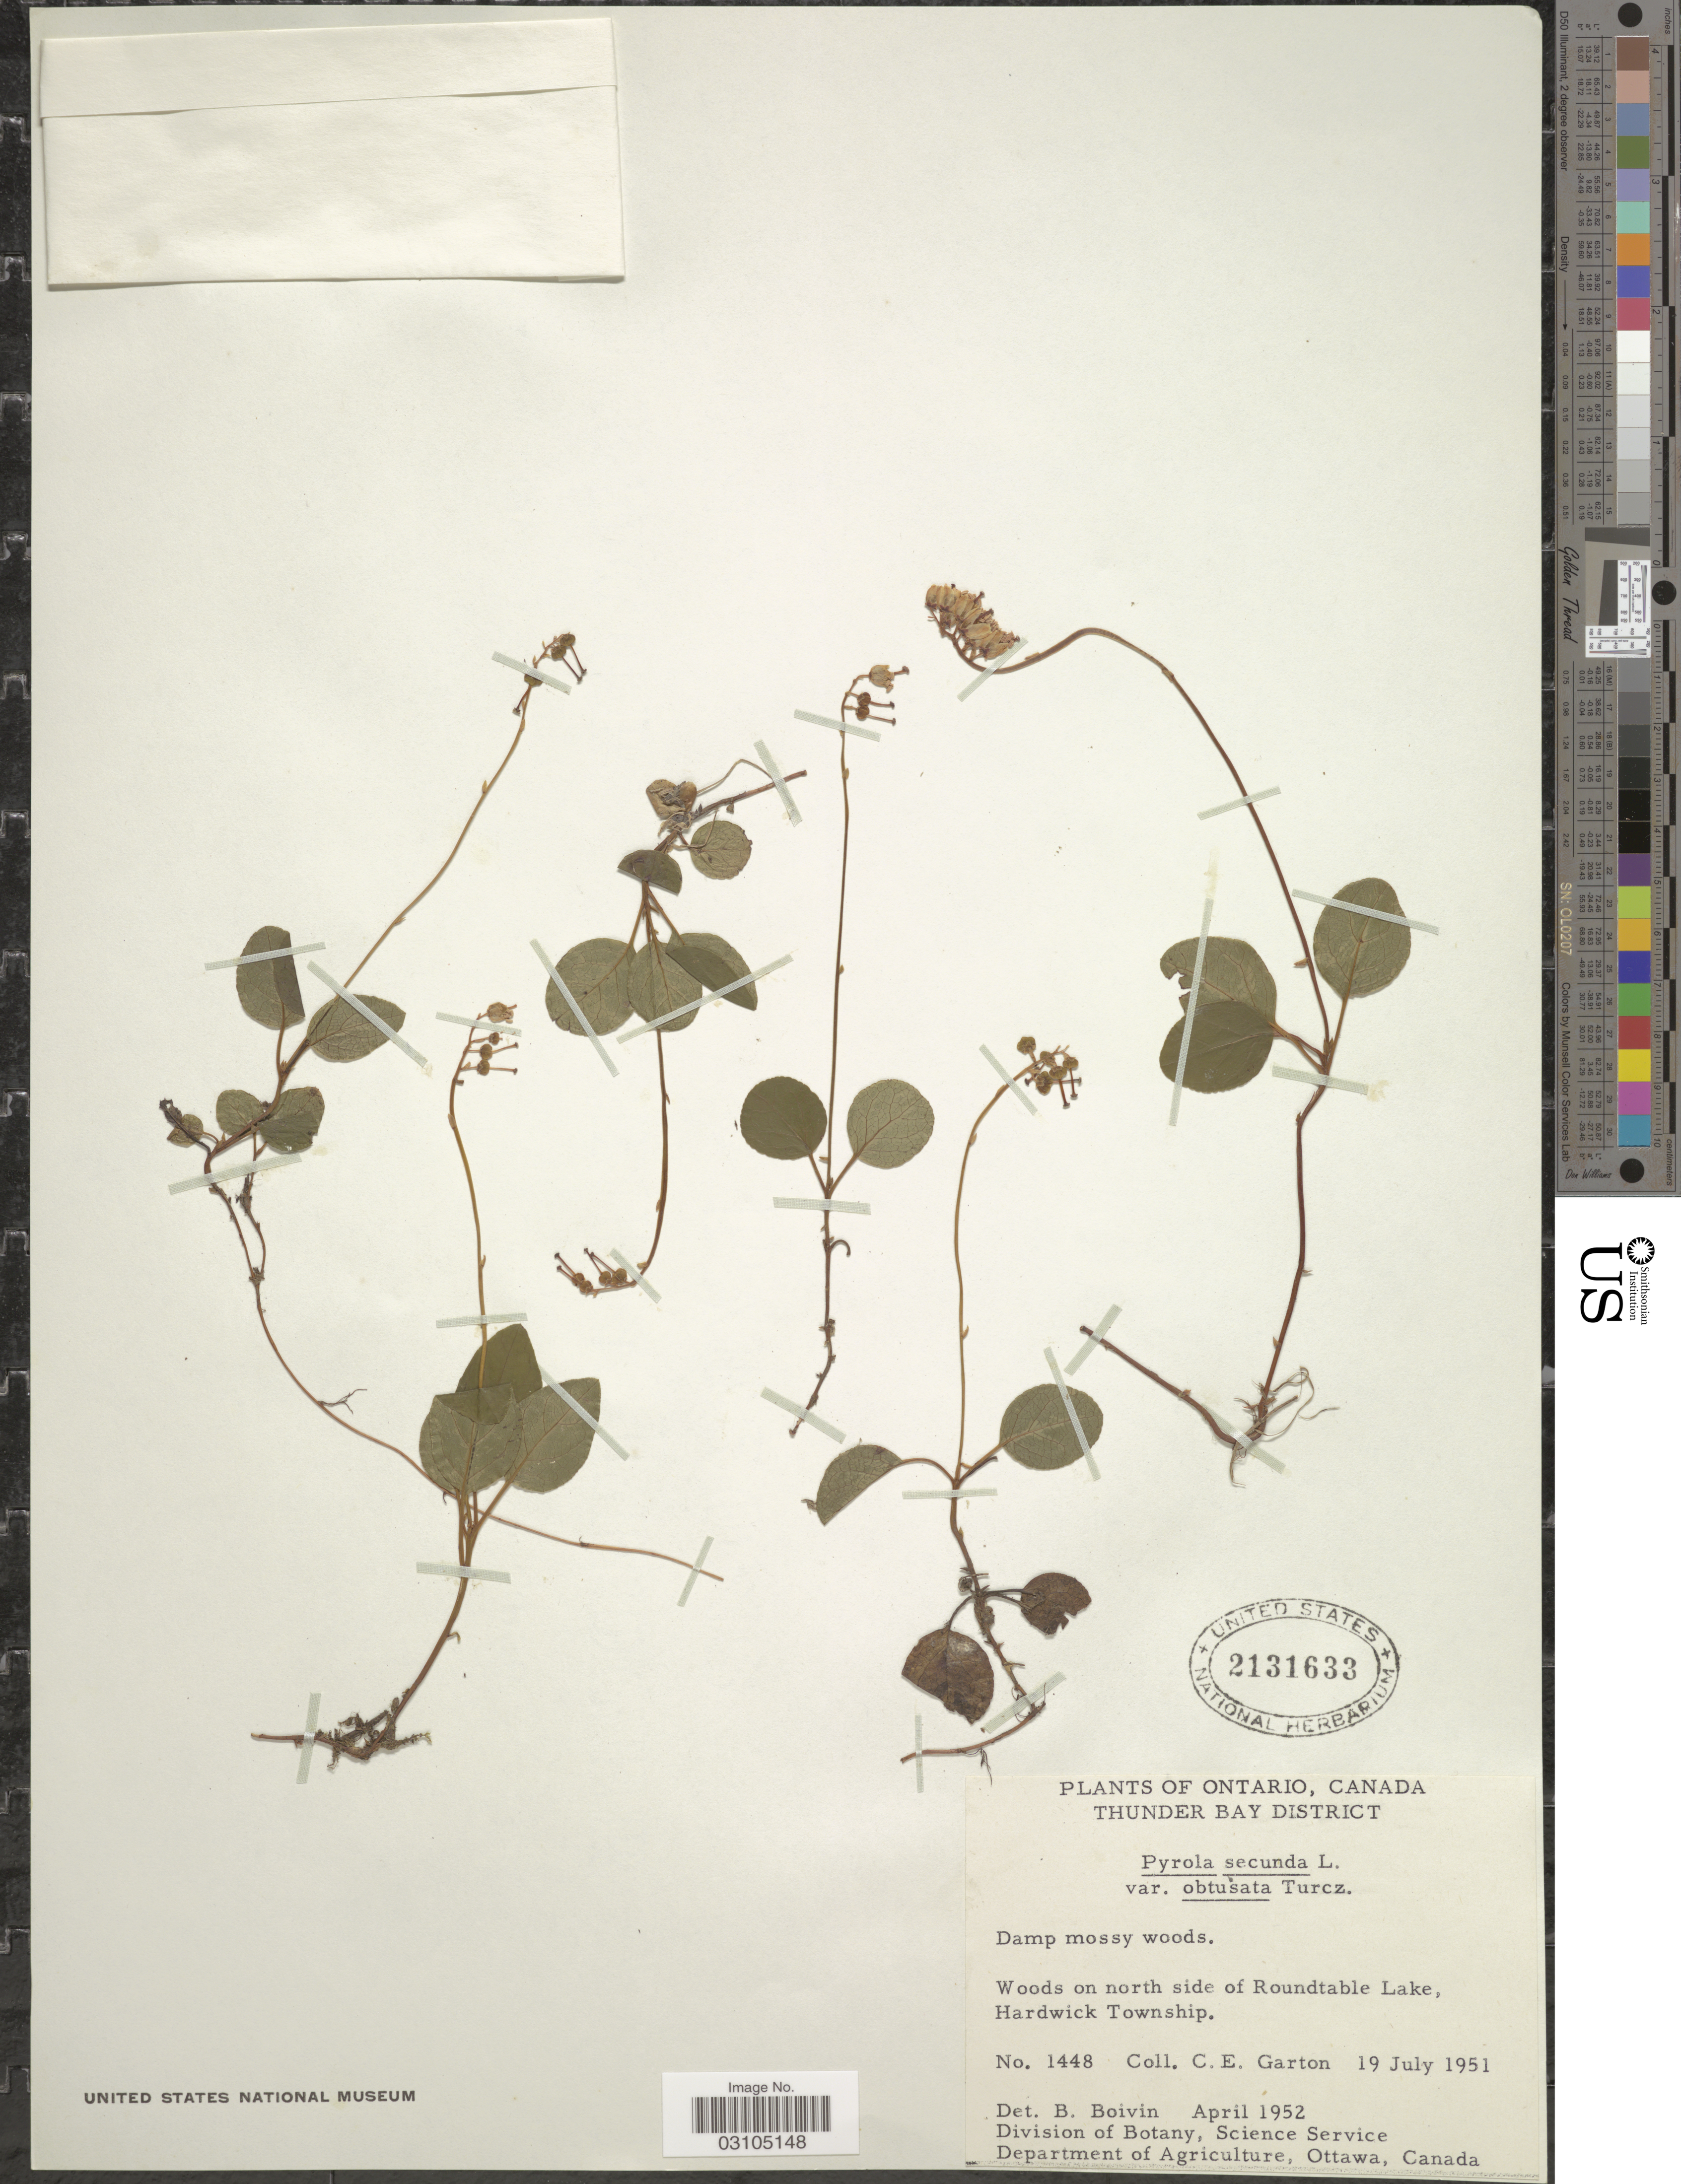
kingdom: Plantae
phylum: Tracheophyta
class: Magnoliopsida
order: Ericales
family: Ericaceae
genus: Orthilia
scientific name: Orthilia secunda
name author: (L.) House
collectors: C. E. Garton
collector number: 1448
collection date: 1951-07-19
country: Canada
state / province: Ontario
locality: Thunder Bay District. Woods on north side of Roundtable Lake, Hardwick Township.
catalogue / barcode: US 2131633